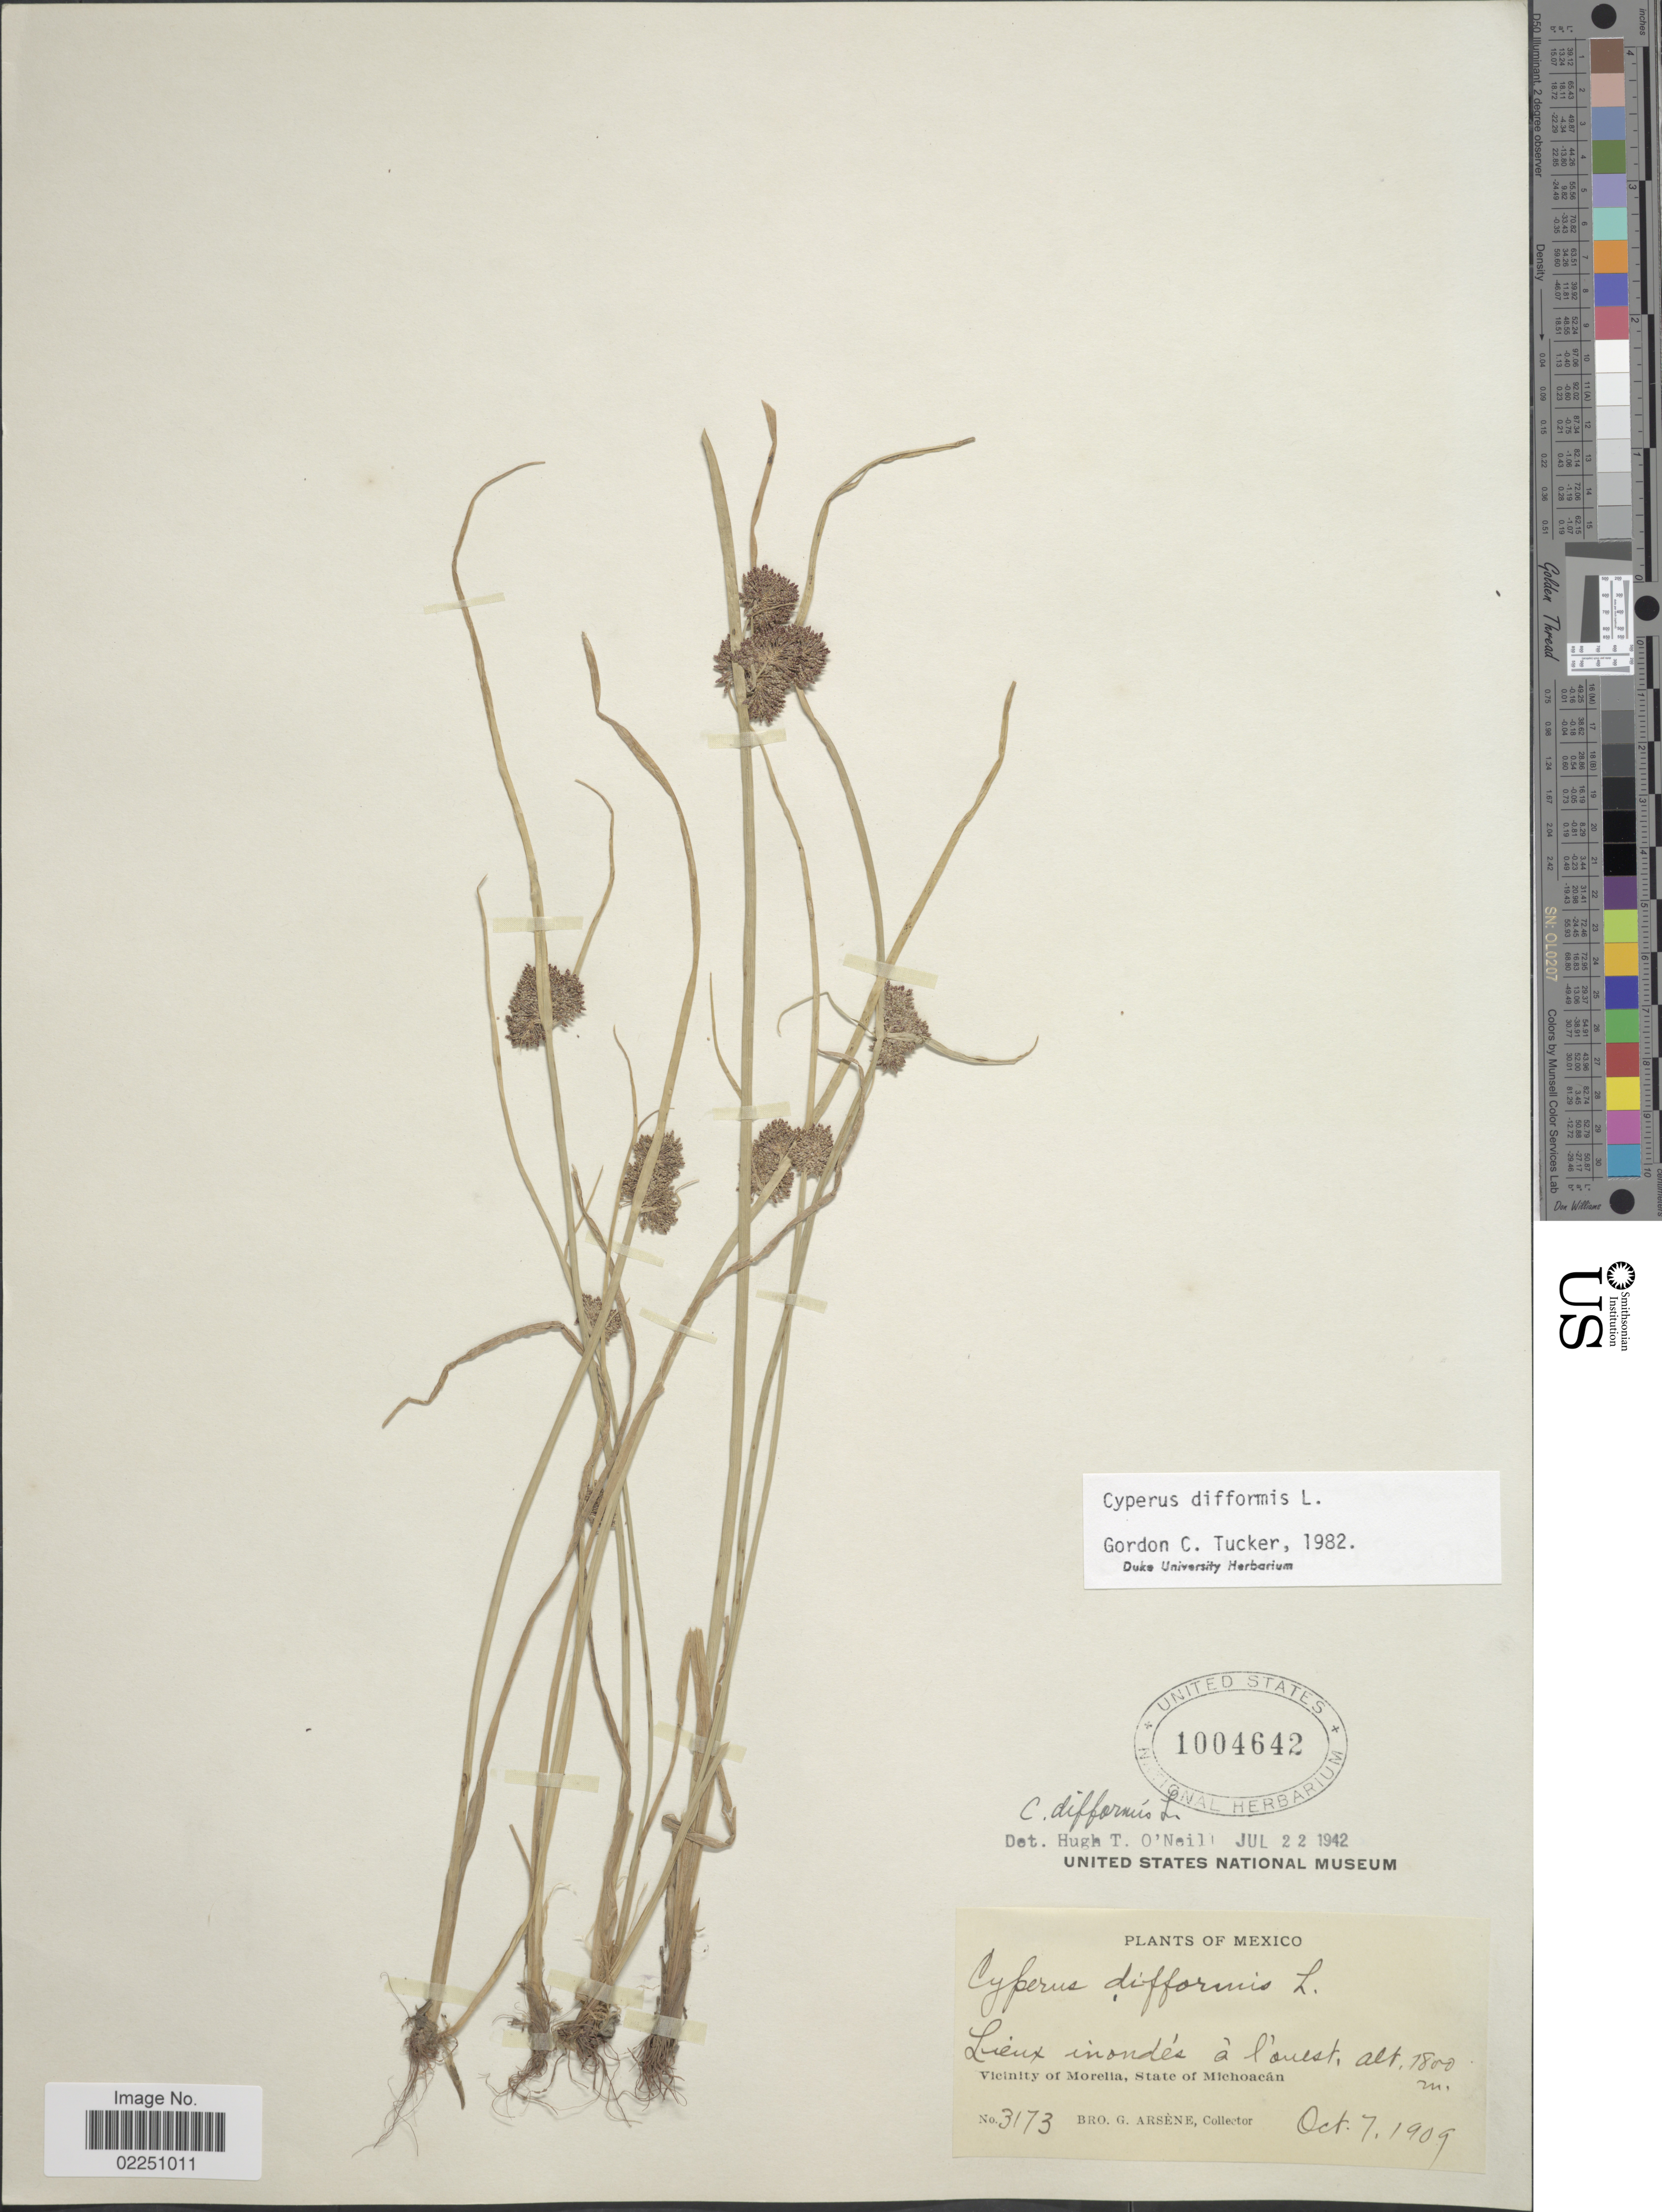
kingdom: Plantae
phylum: Tracheophyta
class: Liliopsida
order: Poales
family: Cyperaceae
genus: Cyperus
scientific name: Cyperus difformis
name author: L.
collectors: Bro. G. Arsène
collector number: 3173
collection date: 1909-10-07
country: Mexico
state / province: Michoacán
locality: Lieux inondes a l'ouest. Vicinity of Morelia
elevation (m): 1800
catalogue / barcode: US 1004642